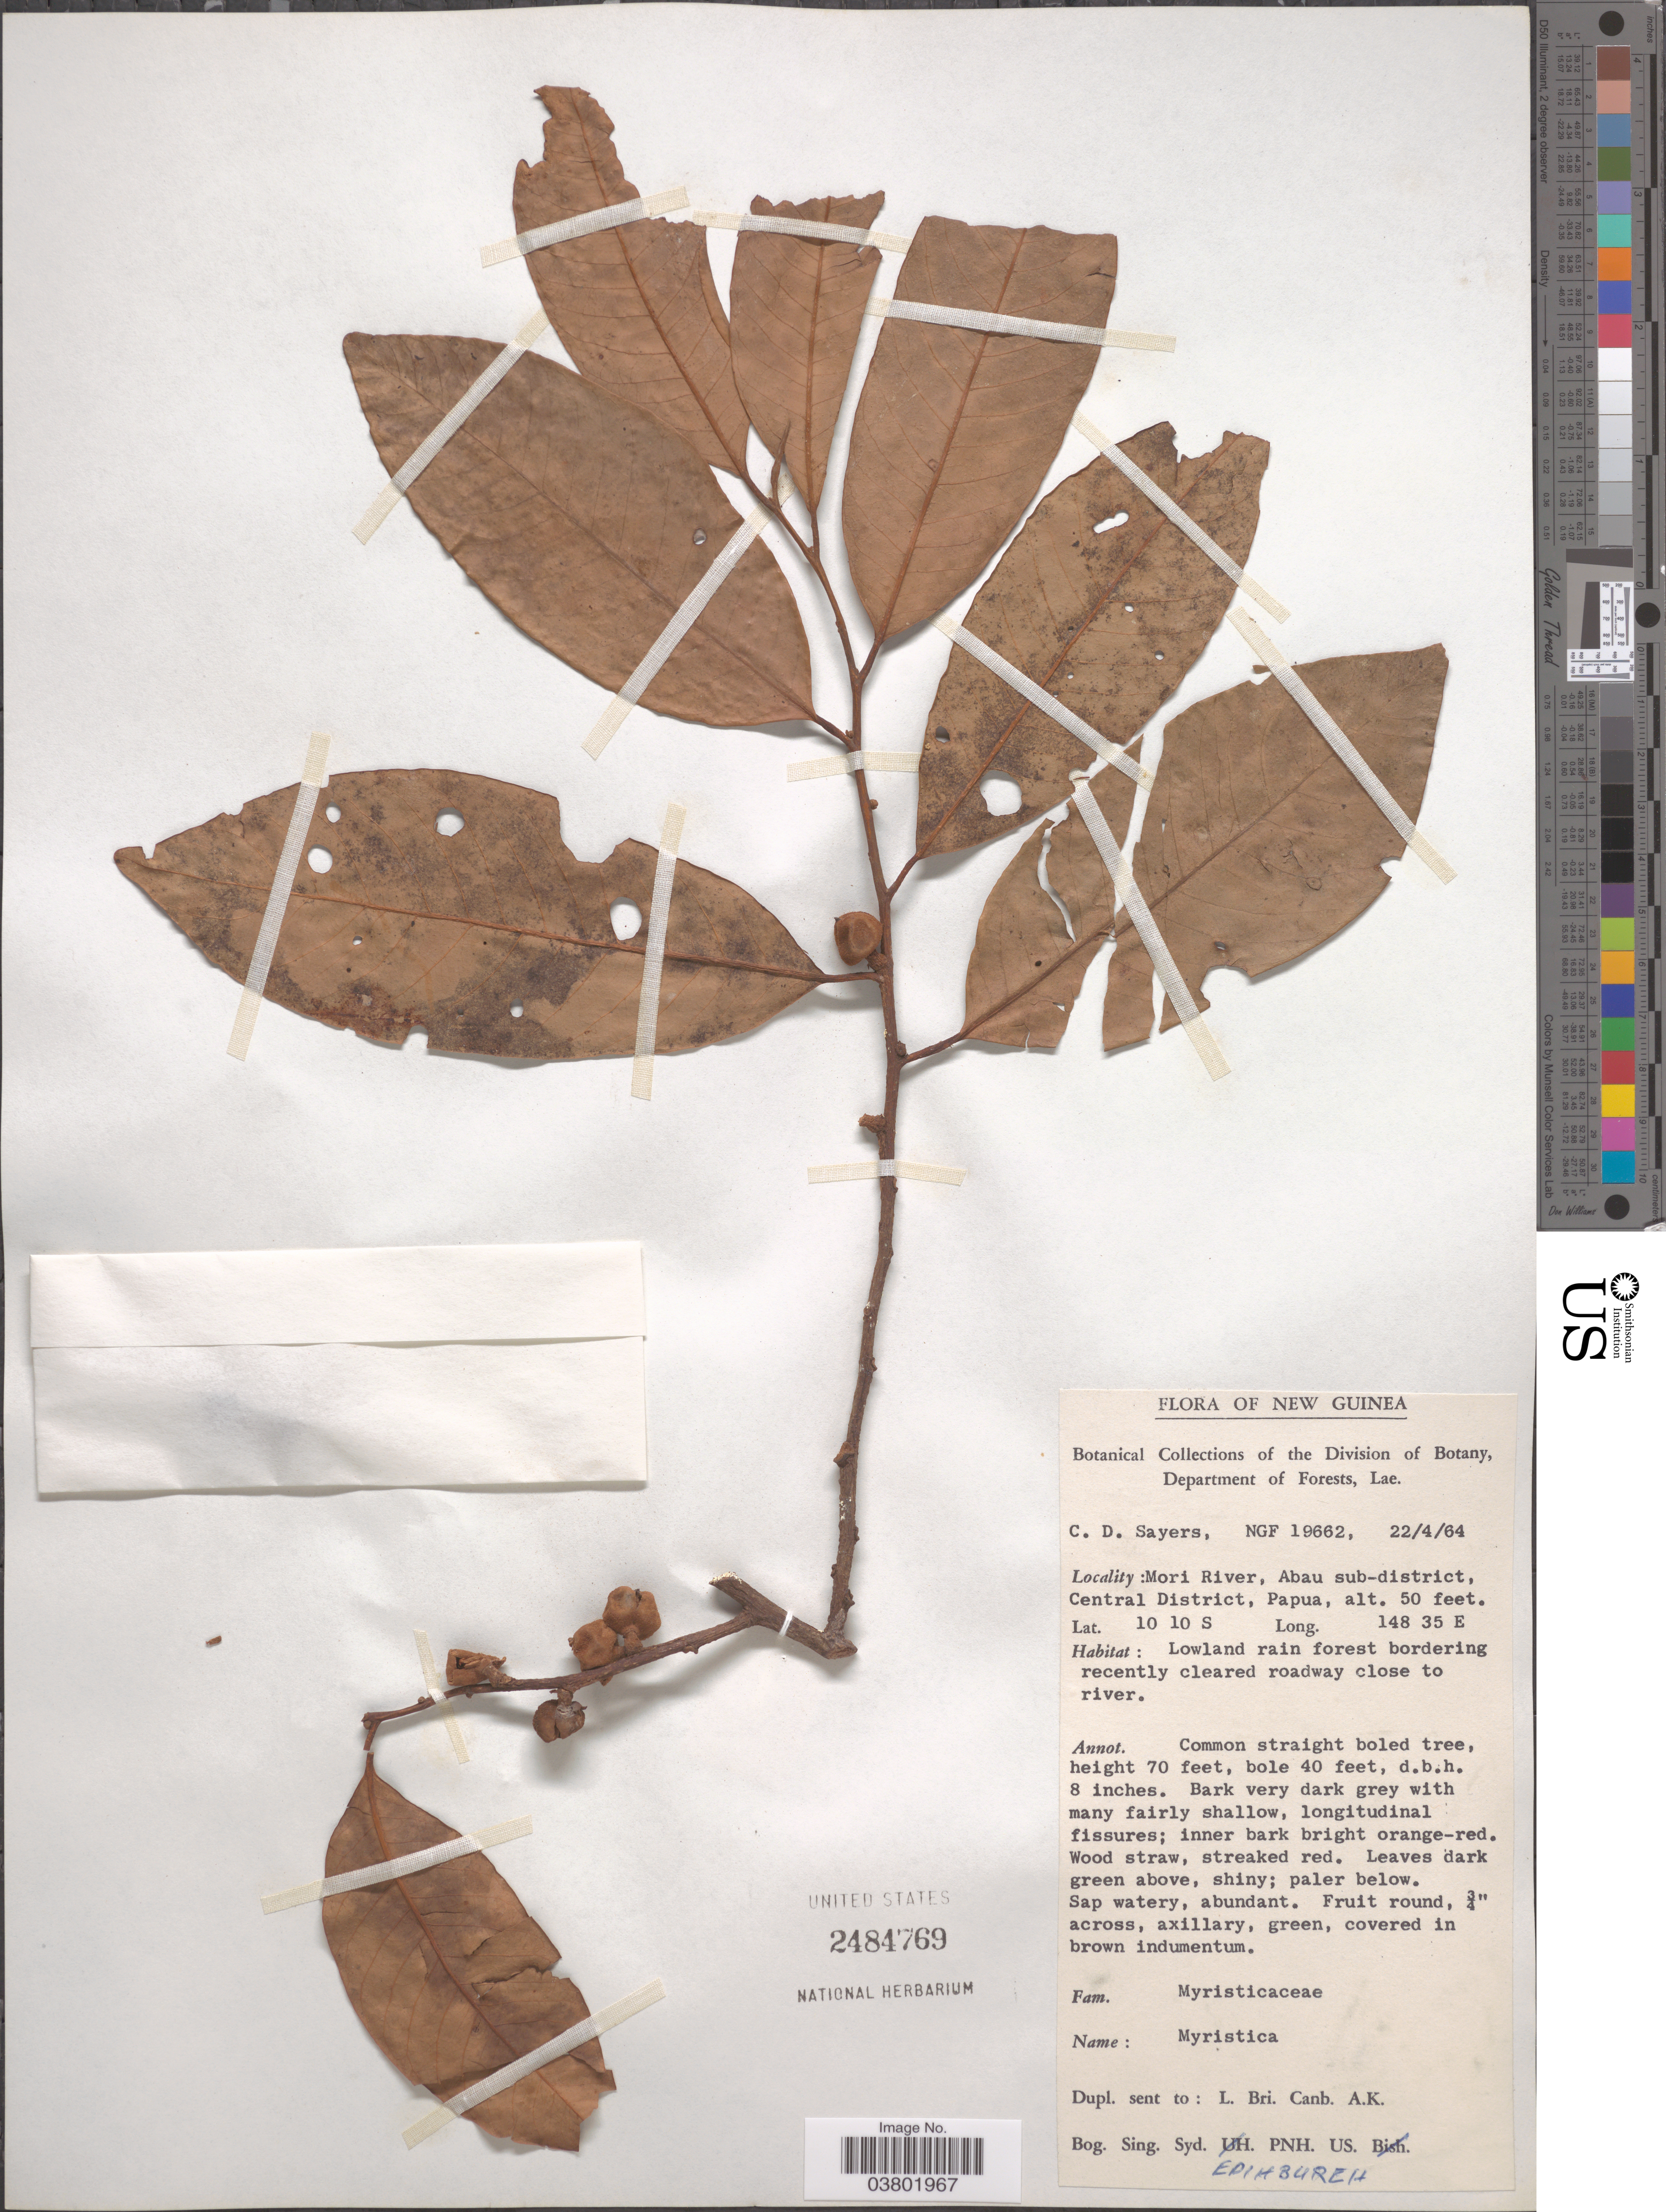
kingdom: Plantae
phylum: Tracheophyta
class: Magnoliopsida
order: Magnoliales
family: Myristicaceae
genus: Myristica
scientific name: Myristica sp.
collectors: C. Sayers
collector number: NGF 19662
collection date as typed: Transcribed d/m/y: 22/4/64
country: Papua New Guinea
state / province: Central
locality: New Guinea. Mori River, Abau sub-district, Central District, Papua.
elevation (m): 15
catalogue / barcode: US 2484769